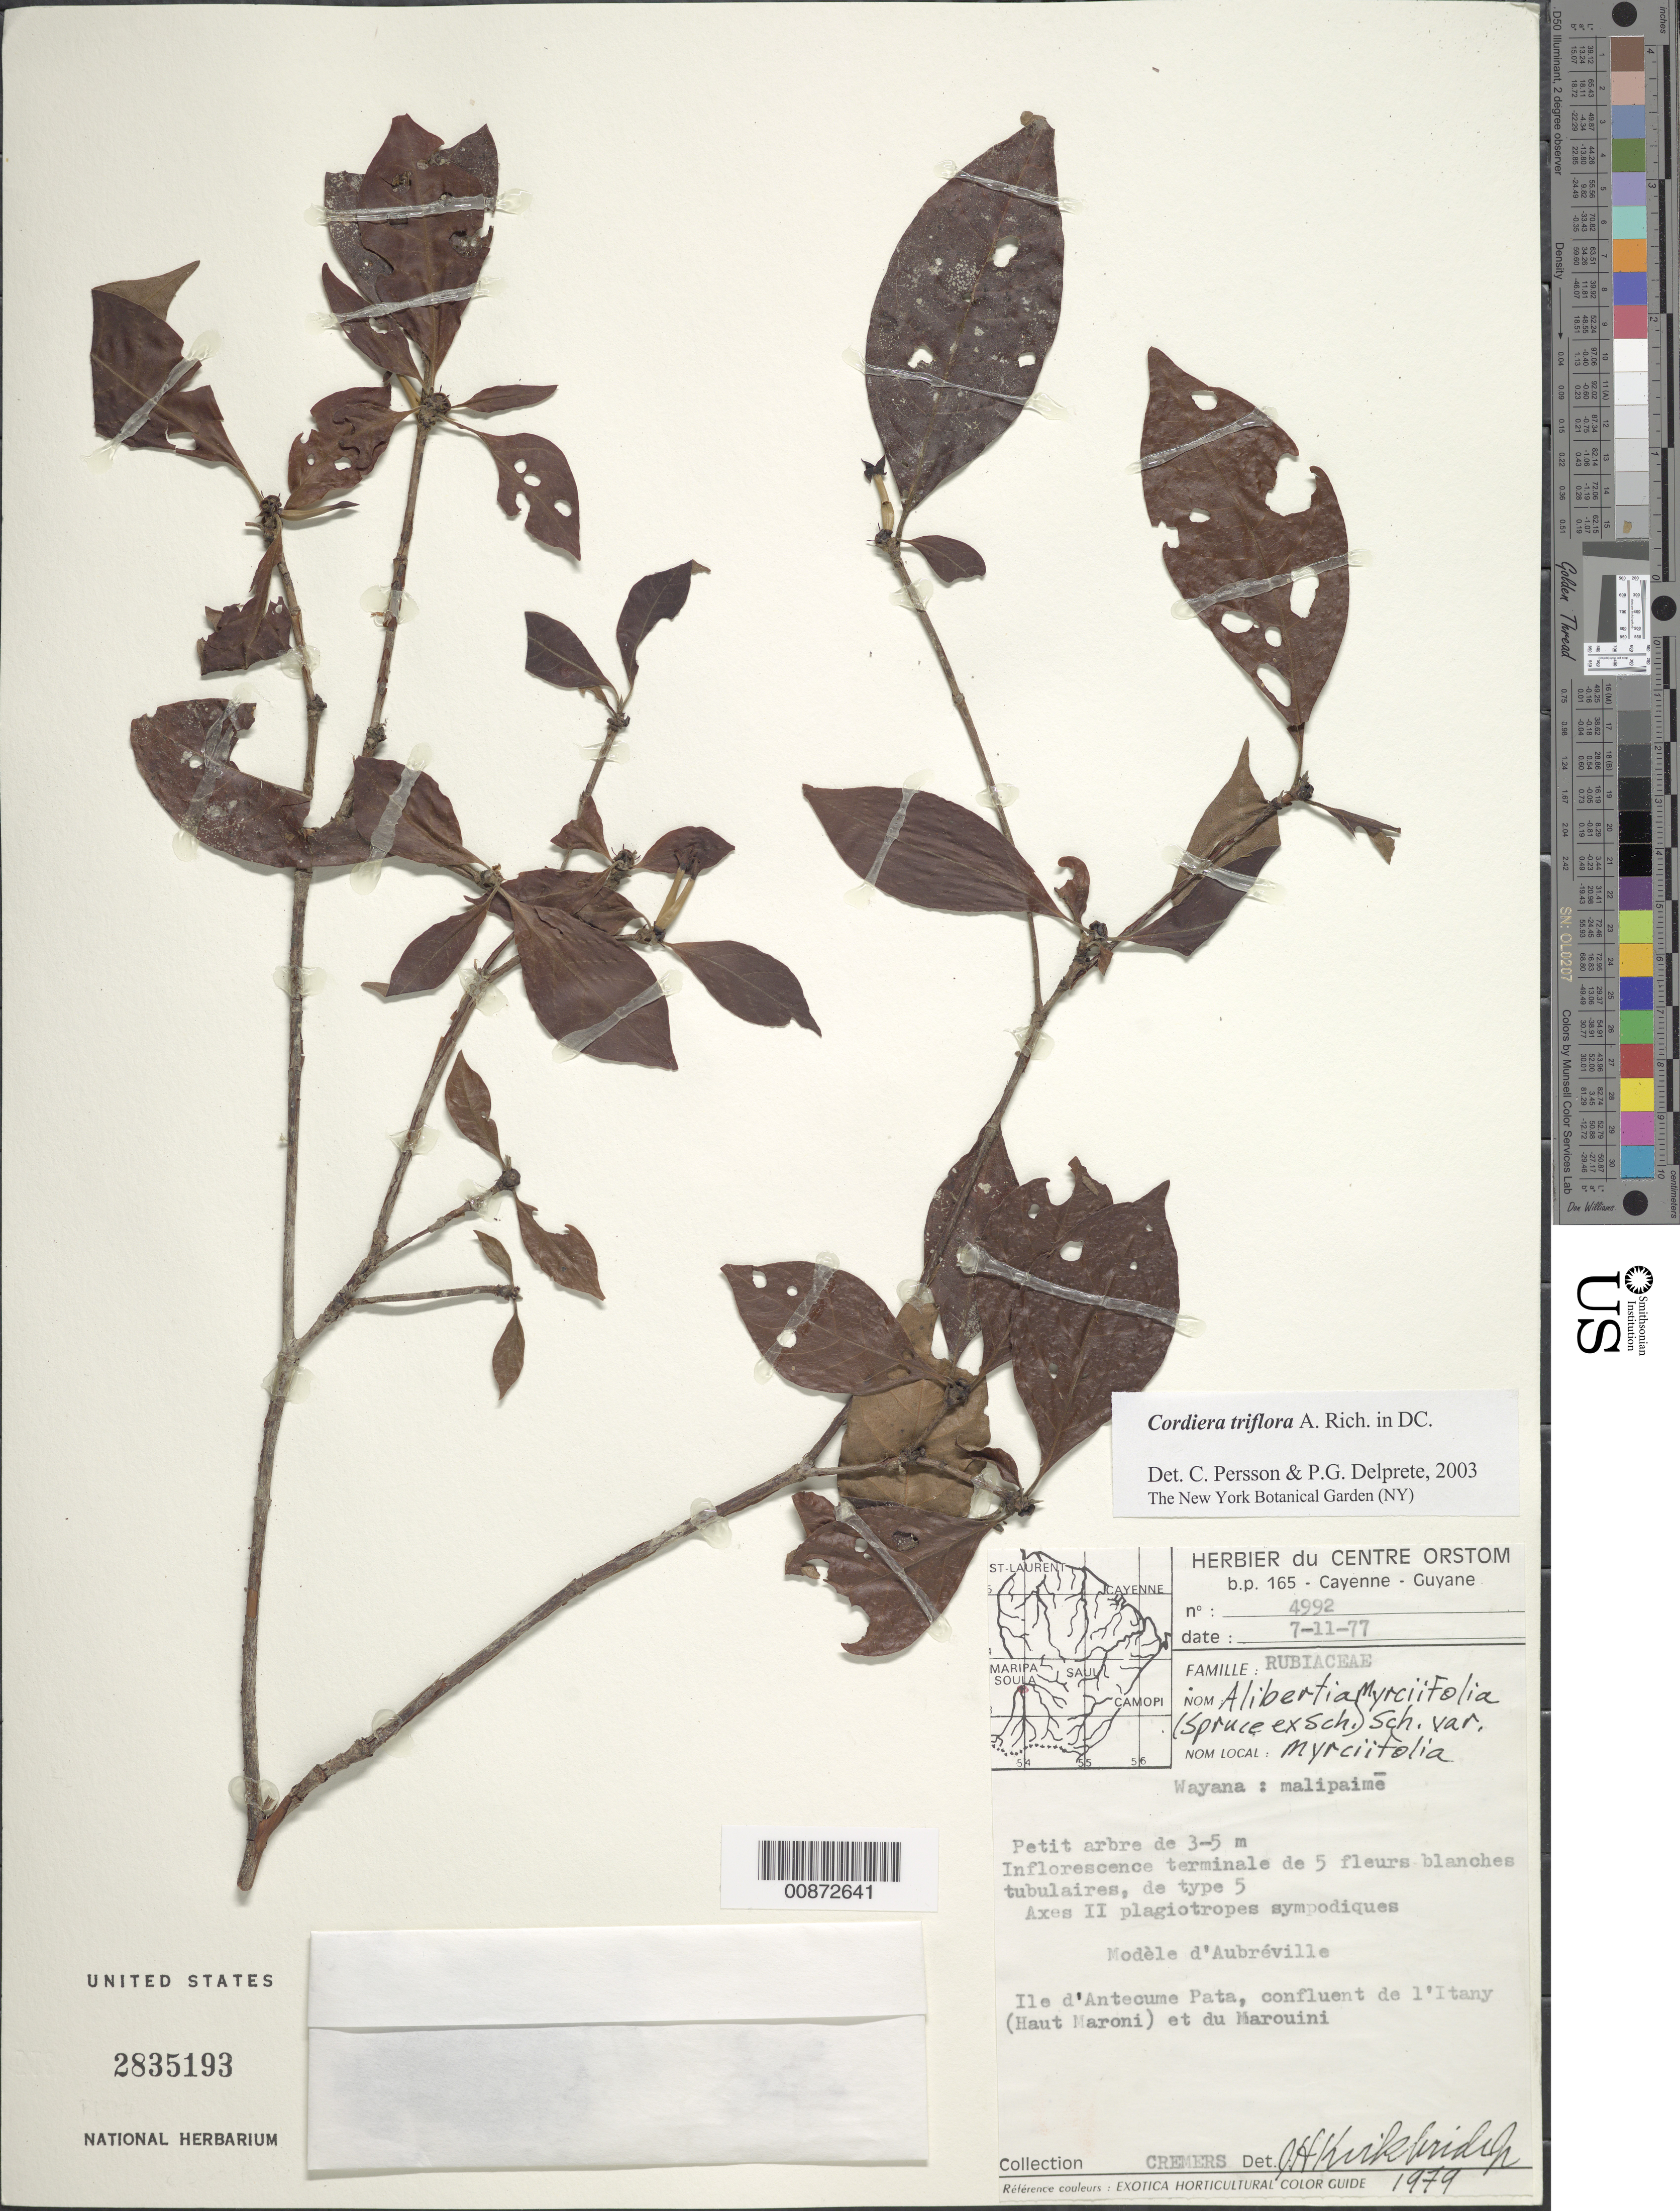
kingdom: Plantae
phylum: Tracheophyta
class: Magnoliopsida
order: Gentianales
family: Rubiaceae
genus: Cordiera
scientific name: Cordiera triflora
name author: A. Rich. ex DC.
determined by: Delprete, P. G.; Persson, C. H.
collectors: G. Cremers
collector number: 4992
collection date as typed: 7-Nov-77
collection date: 1977-11-07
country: French Guiana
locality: Ile d'Antécume Pata, confl. de l'Itany (Haut Maroni) et du Marouini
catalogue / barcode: US 2835193